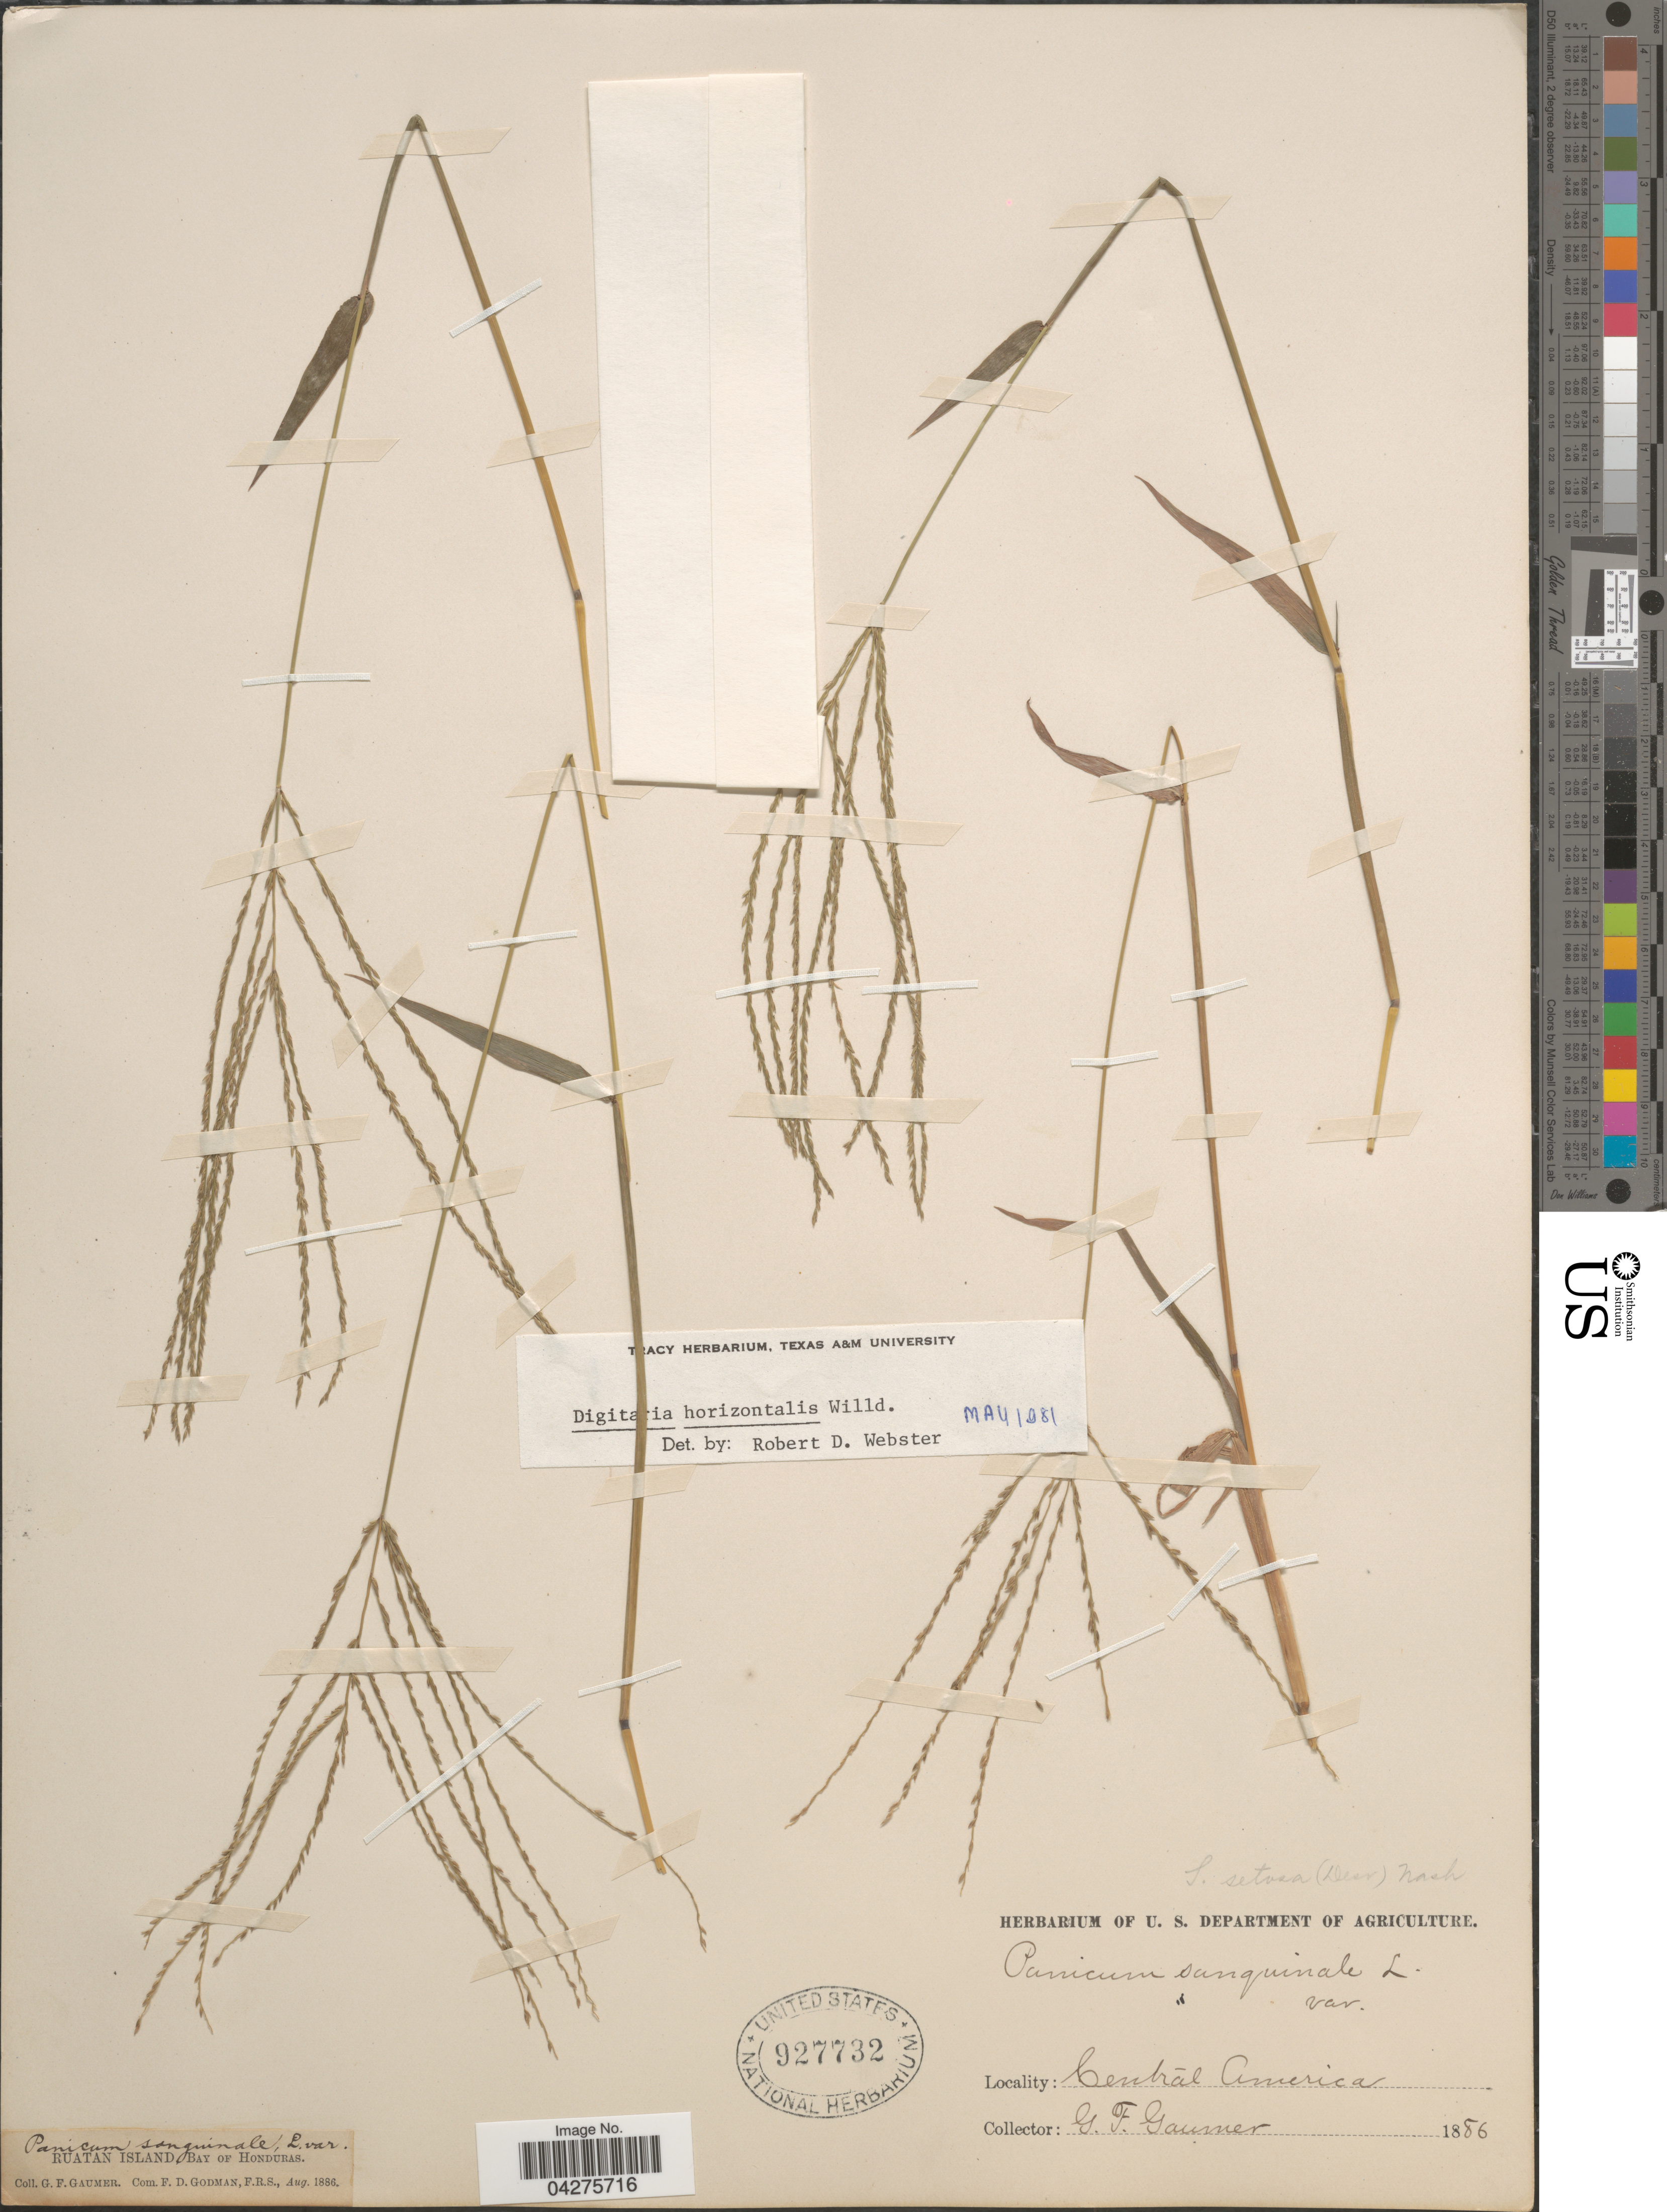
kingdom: Plantae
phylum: Tracheophyta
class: Liliopsida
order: Poales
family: Poaceae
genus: Digitaria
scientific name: Digitaria horizontalis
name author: Willd.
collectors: G. F. Gaumer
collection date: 1886-08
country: Honduras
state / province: Islas de la Bahía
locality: Ruatan Island, Bay of Honduras.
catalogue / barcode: US 927732